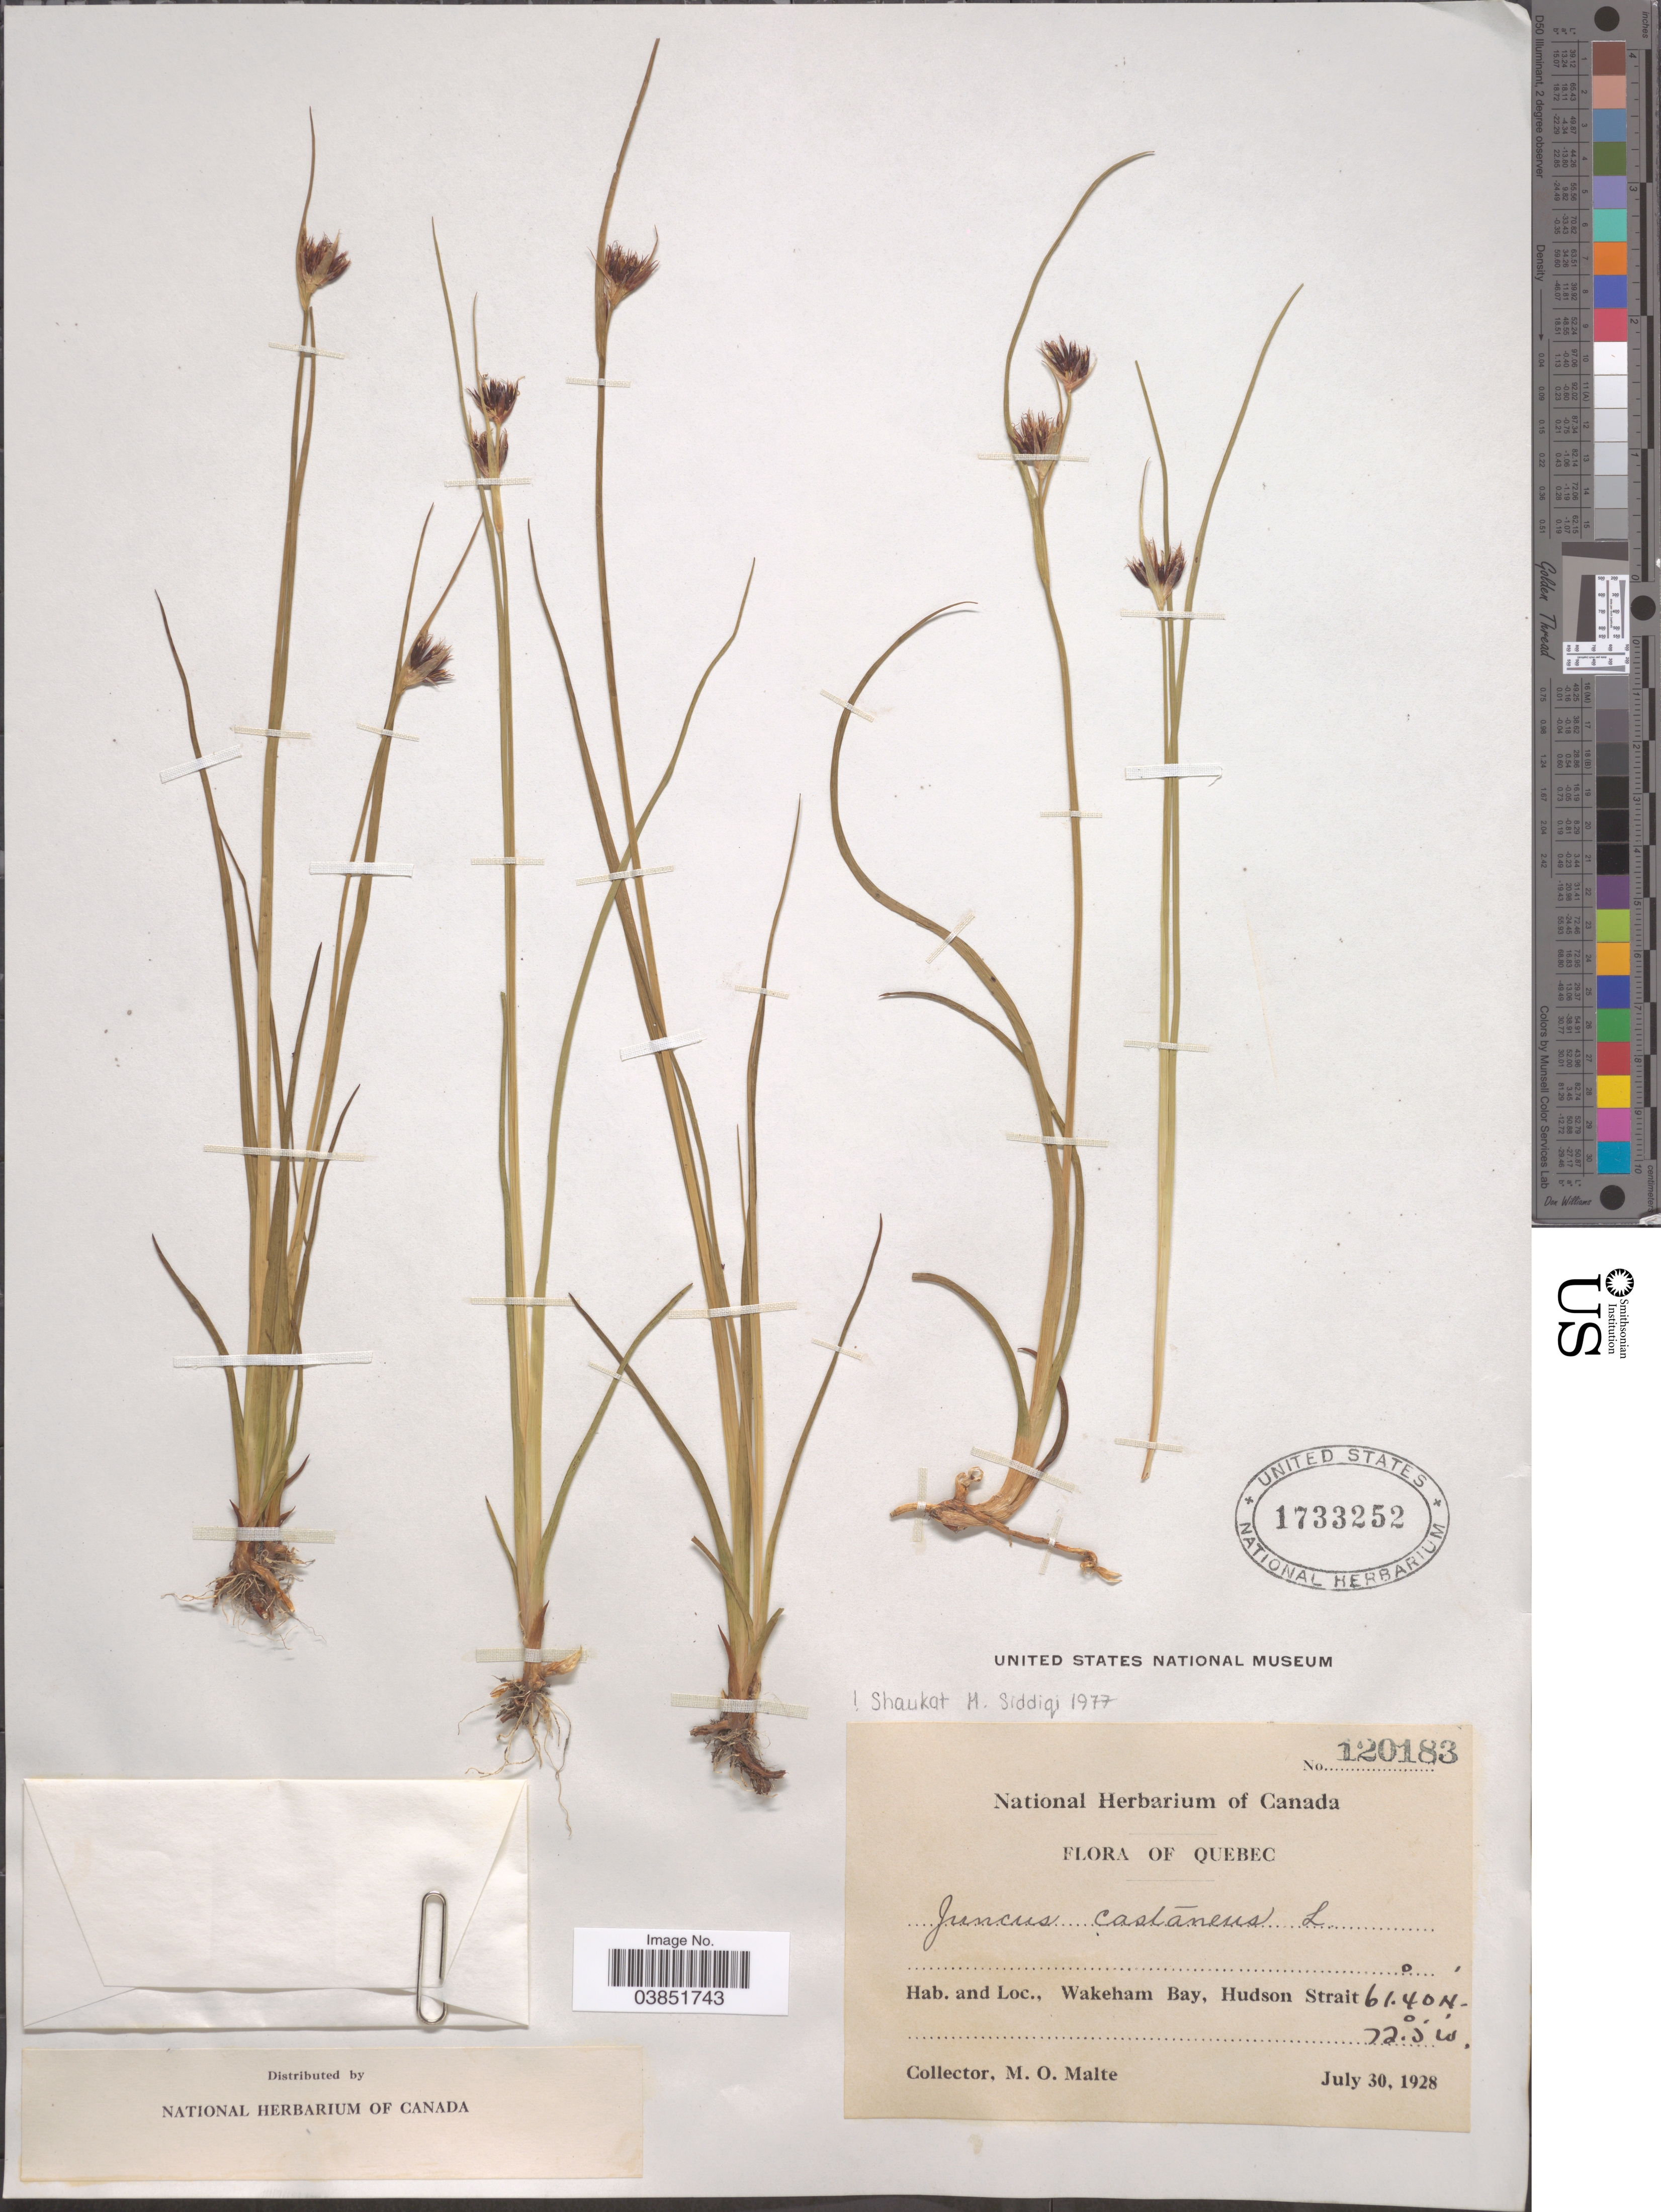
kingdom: Plantae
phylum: Tracheophyta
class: Liliopsida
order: Poales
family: Juncaceae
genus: Juncus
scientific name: Juncus castaneus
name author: Sm.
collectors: M. O. Malte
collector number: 120183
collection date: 1928-07-30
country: Canada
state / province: Quebec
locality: Wakeham Bay, Hudson Strait.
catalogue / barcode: US 1733252